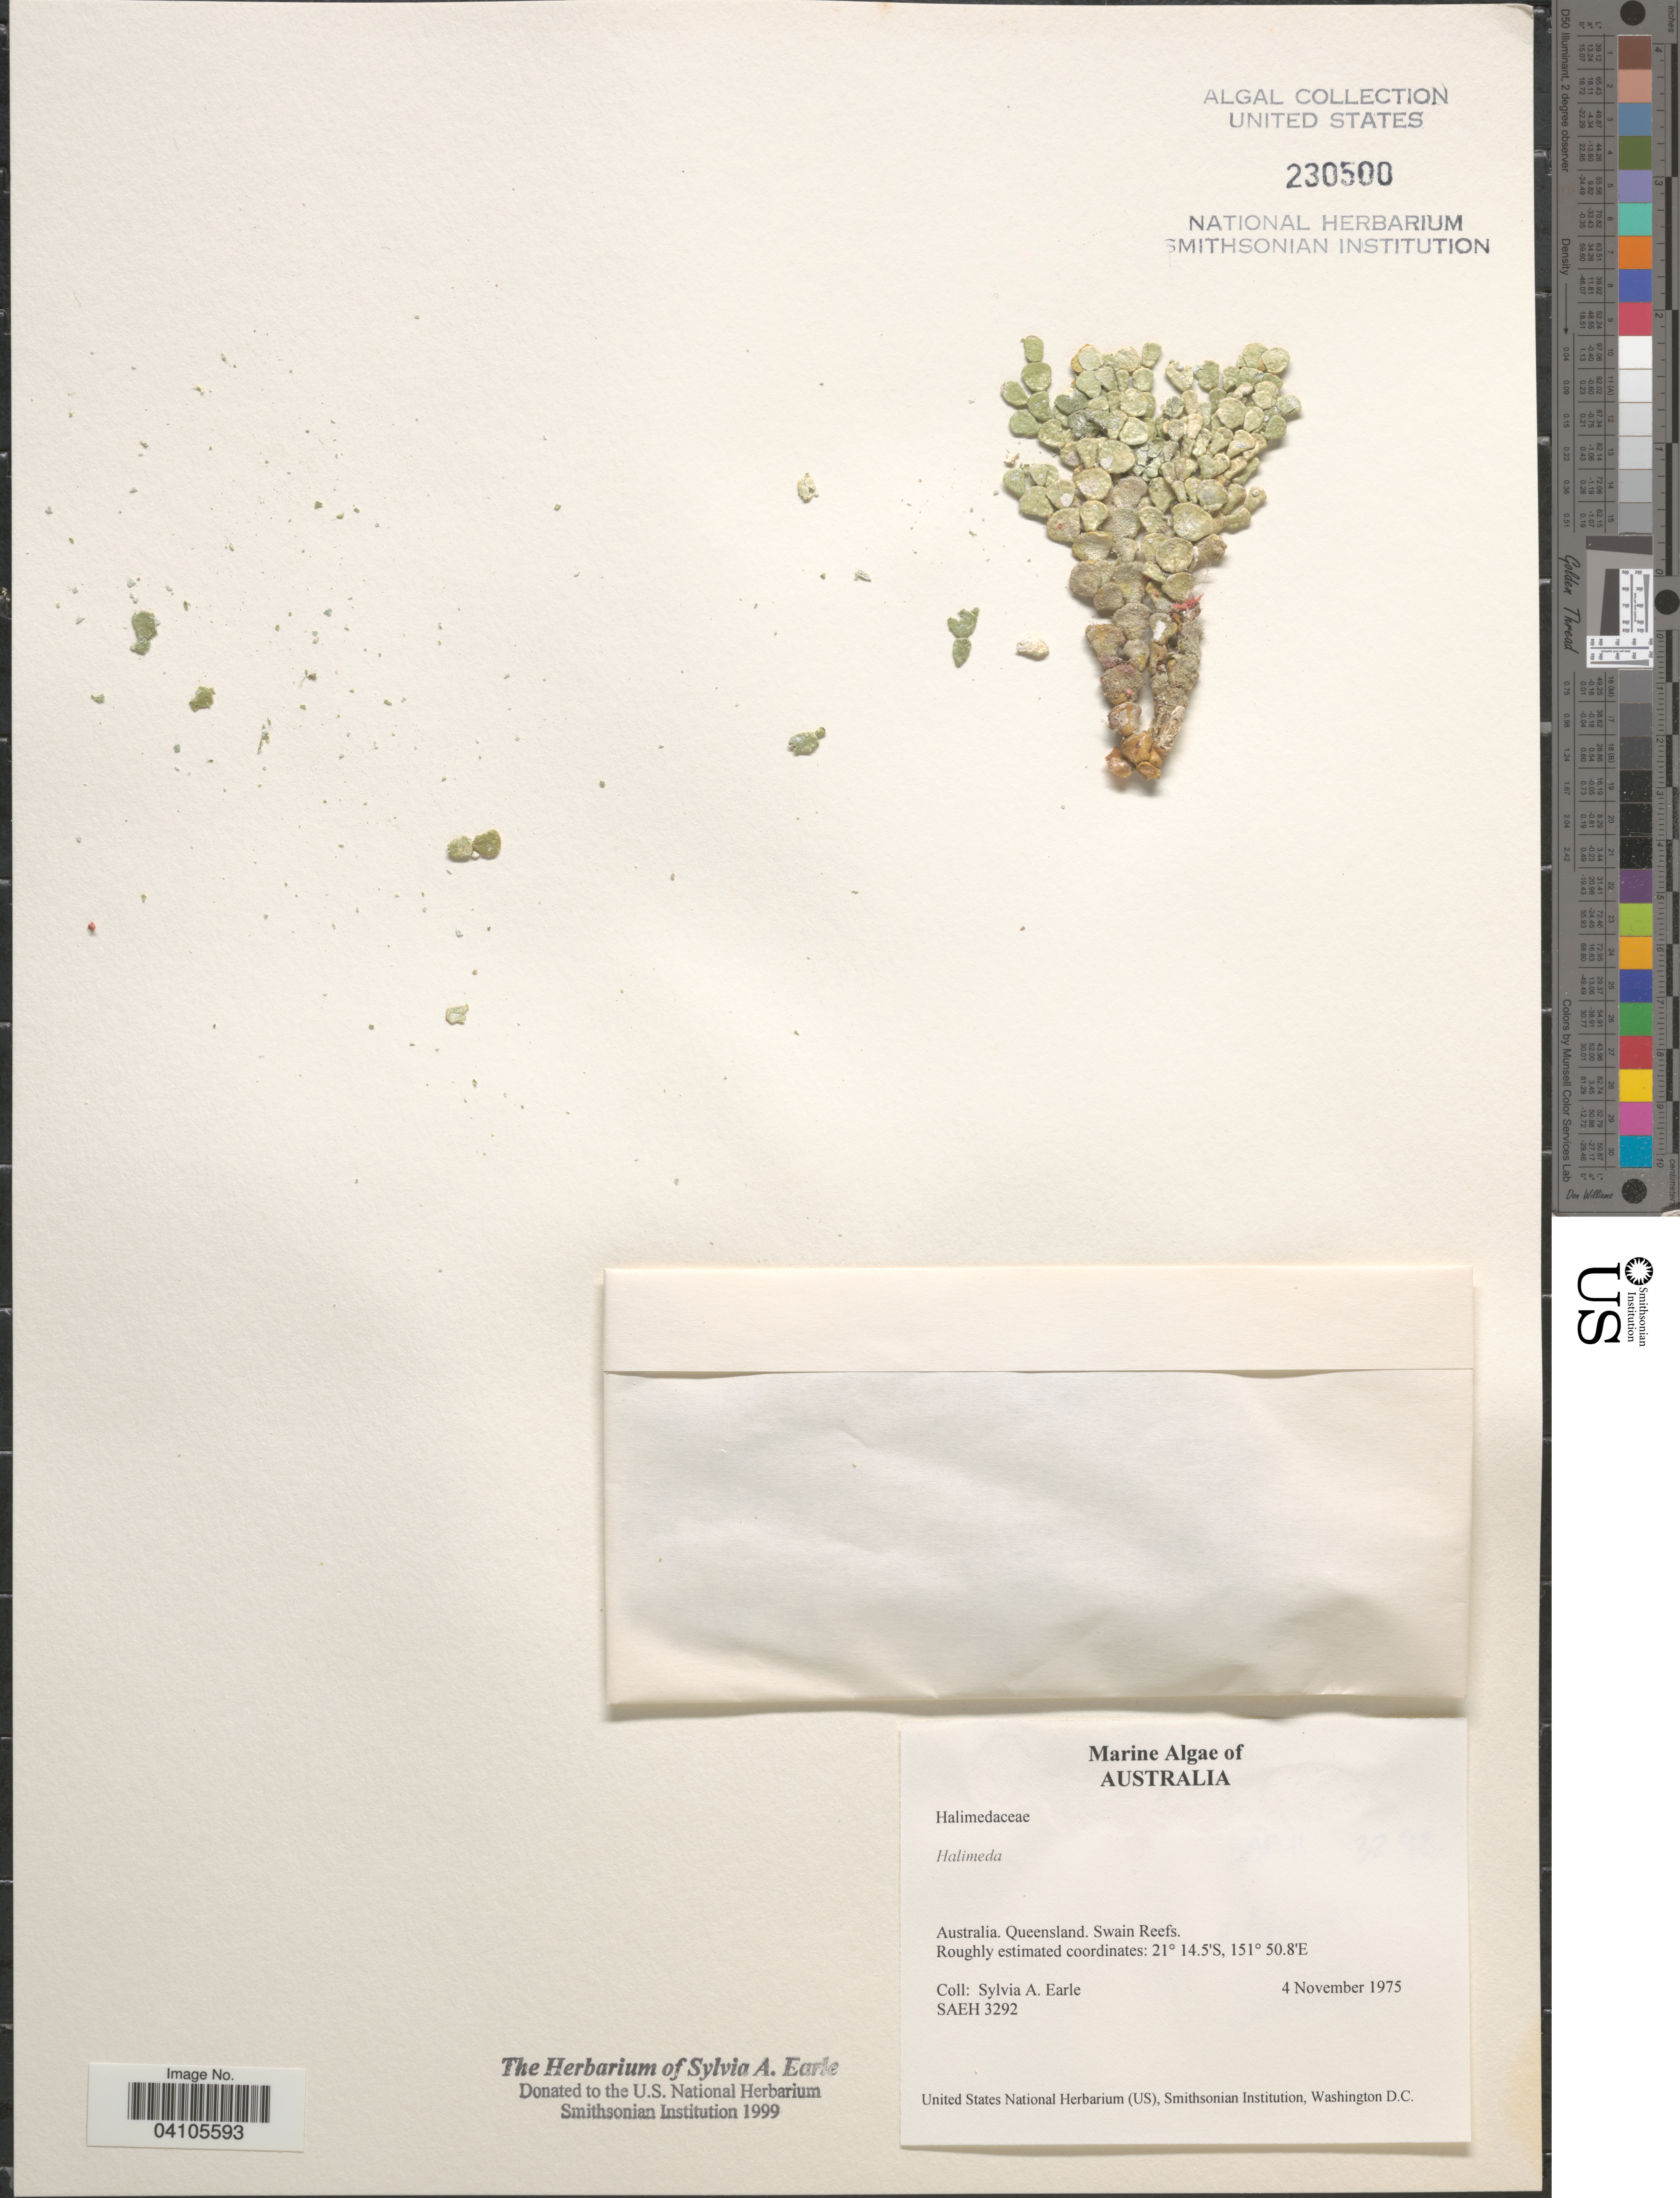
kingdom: Plantae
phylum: Chlorophyta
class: Ulvophyceae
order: Bryopsidales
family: Halimedaceae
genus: Halimeda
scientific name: Halimeda sp.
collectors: S. A. Earle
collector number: SAEH 3292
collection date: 1975-11-04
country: Australia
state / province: Queensland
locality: Swain Reefs.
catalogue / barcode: US 230500